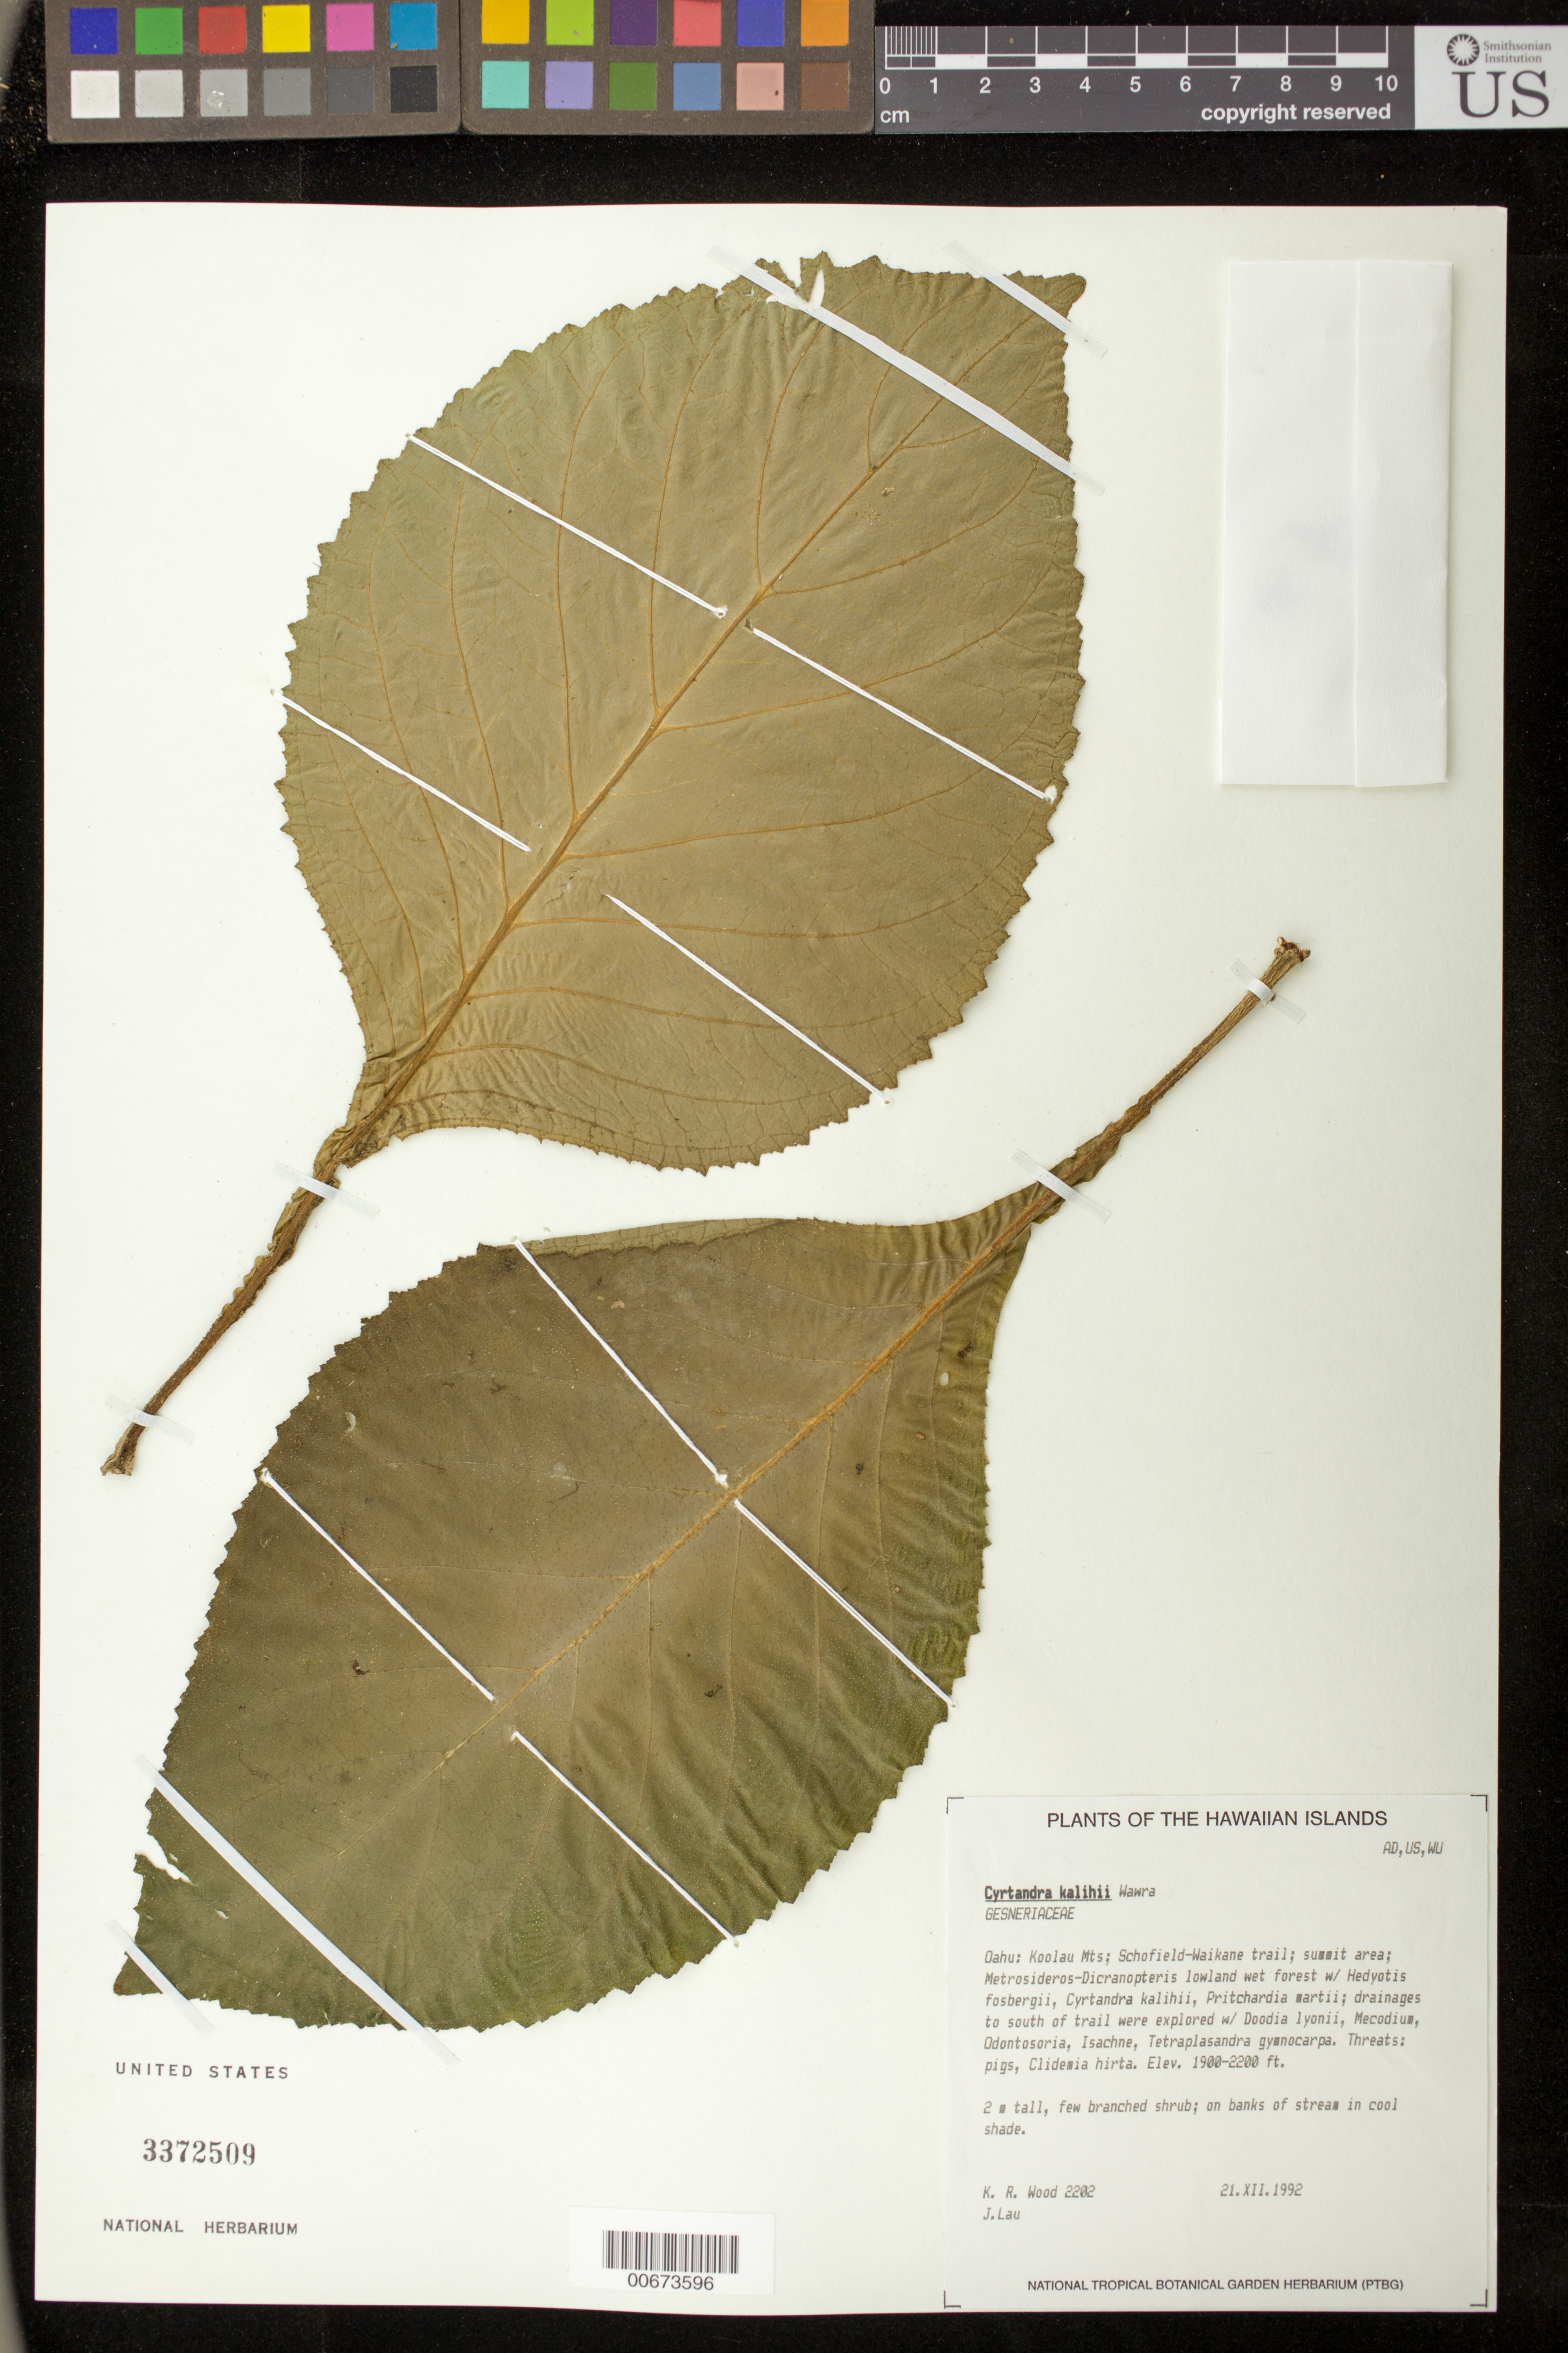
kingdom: Plantae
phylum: Tracheophyta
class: Magnoliopsida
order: Lamiales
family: Gesneriaceae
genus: Cyrtandra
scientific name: Cyrtandra kalichii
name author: Wawra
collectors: K. R. Wood & J. Lau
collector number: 2202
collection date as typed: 21 Dec 1992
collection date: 1992-12-21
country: United States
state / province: Hawaii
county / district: Honolulu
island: Oahu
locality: Ko'olau Mts., Schofield-Waikane trail, summit area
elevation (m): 579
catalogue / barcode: US 3372509